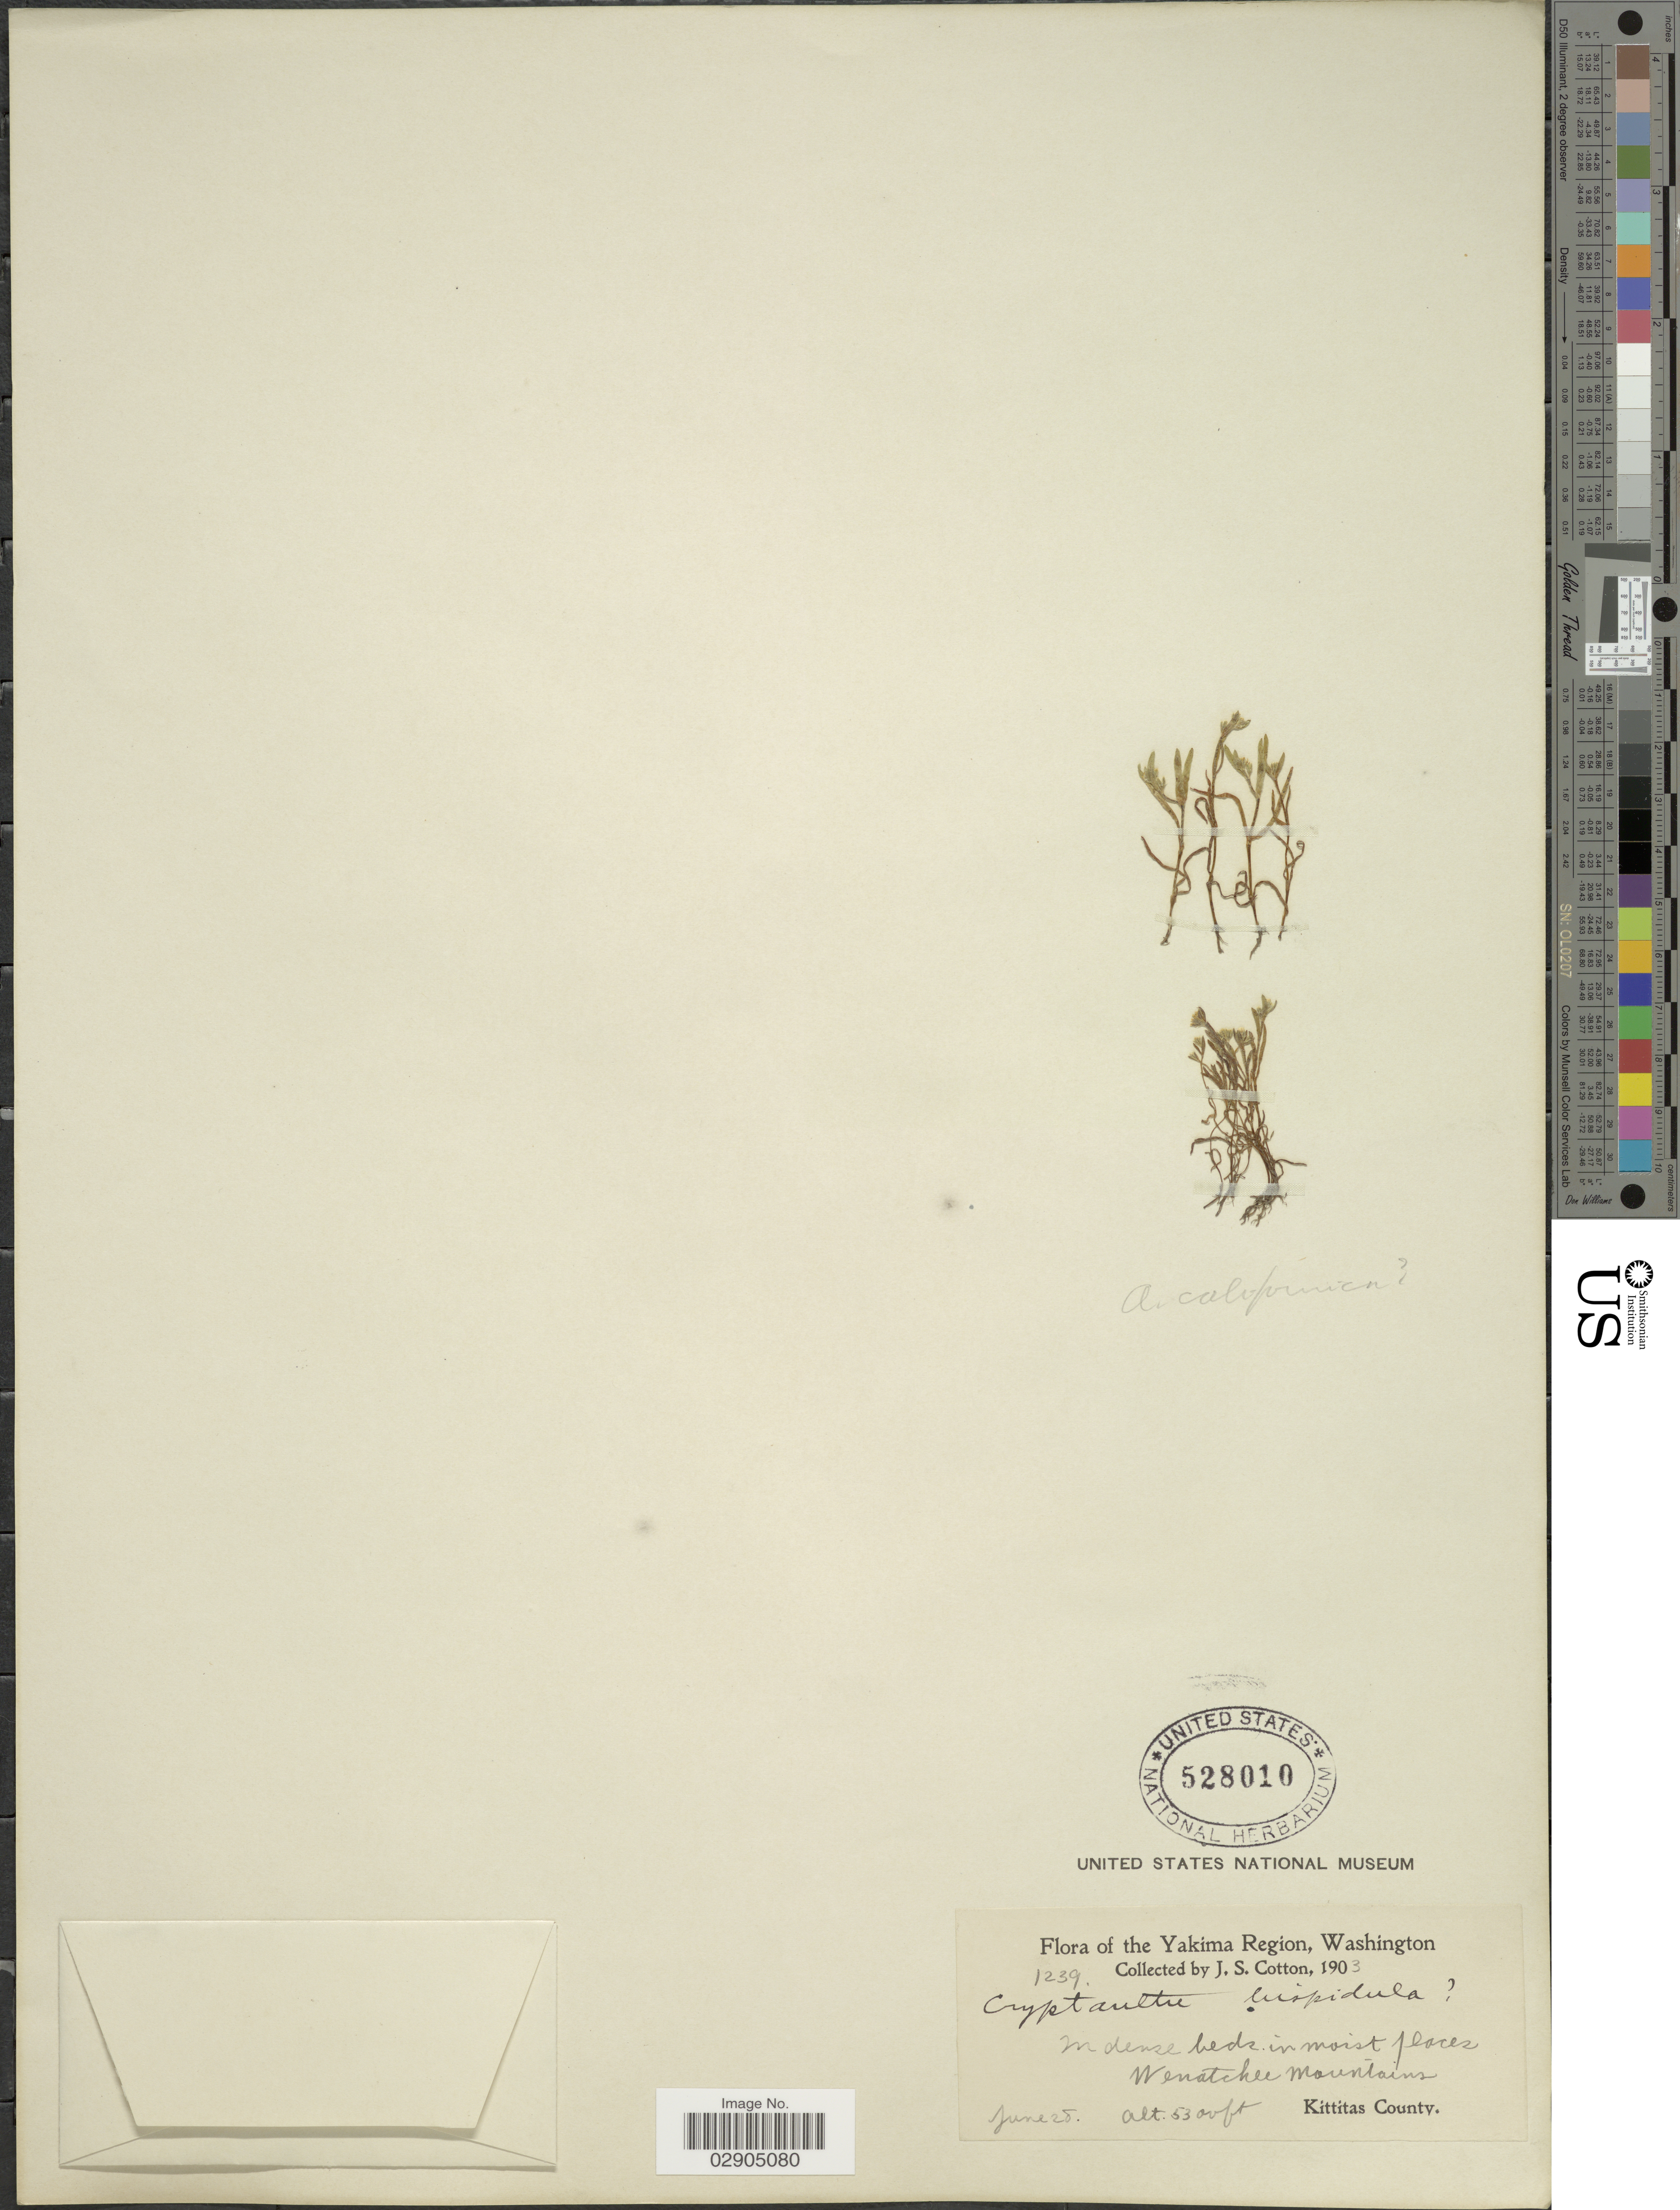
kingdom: Plantae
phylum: Tracheophyta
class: Magnoliopsida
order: Boraginales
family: Boraginaceae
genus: Allocarya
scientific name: Allocarya californica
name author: (Fisch. & C.A. Mey.) Greene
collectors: J. S. Cotton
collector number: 1239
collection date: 1903-06-28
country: United States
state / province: Washington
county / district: Kittitas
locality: The Yakima Region. Wenatchee Mountains. Kittitas County.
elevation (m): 1615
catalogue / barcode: US 528010